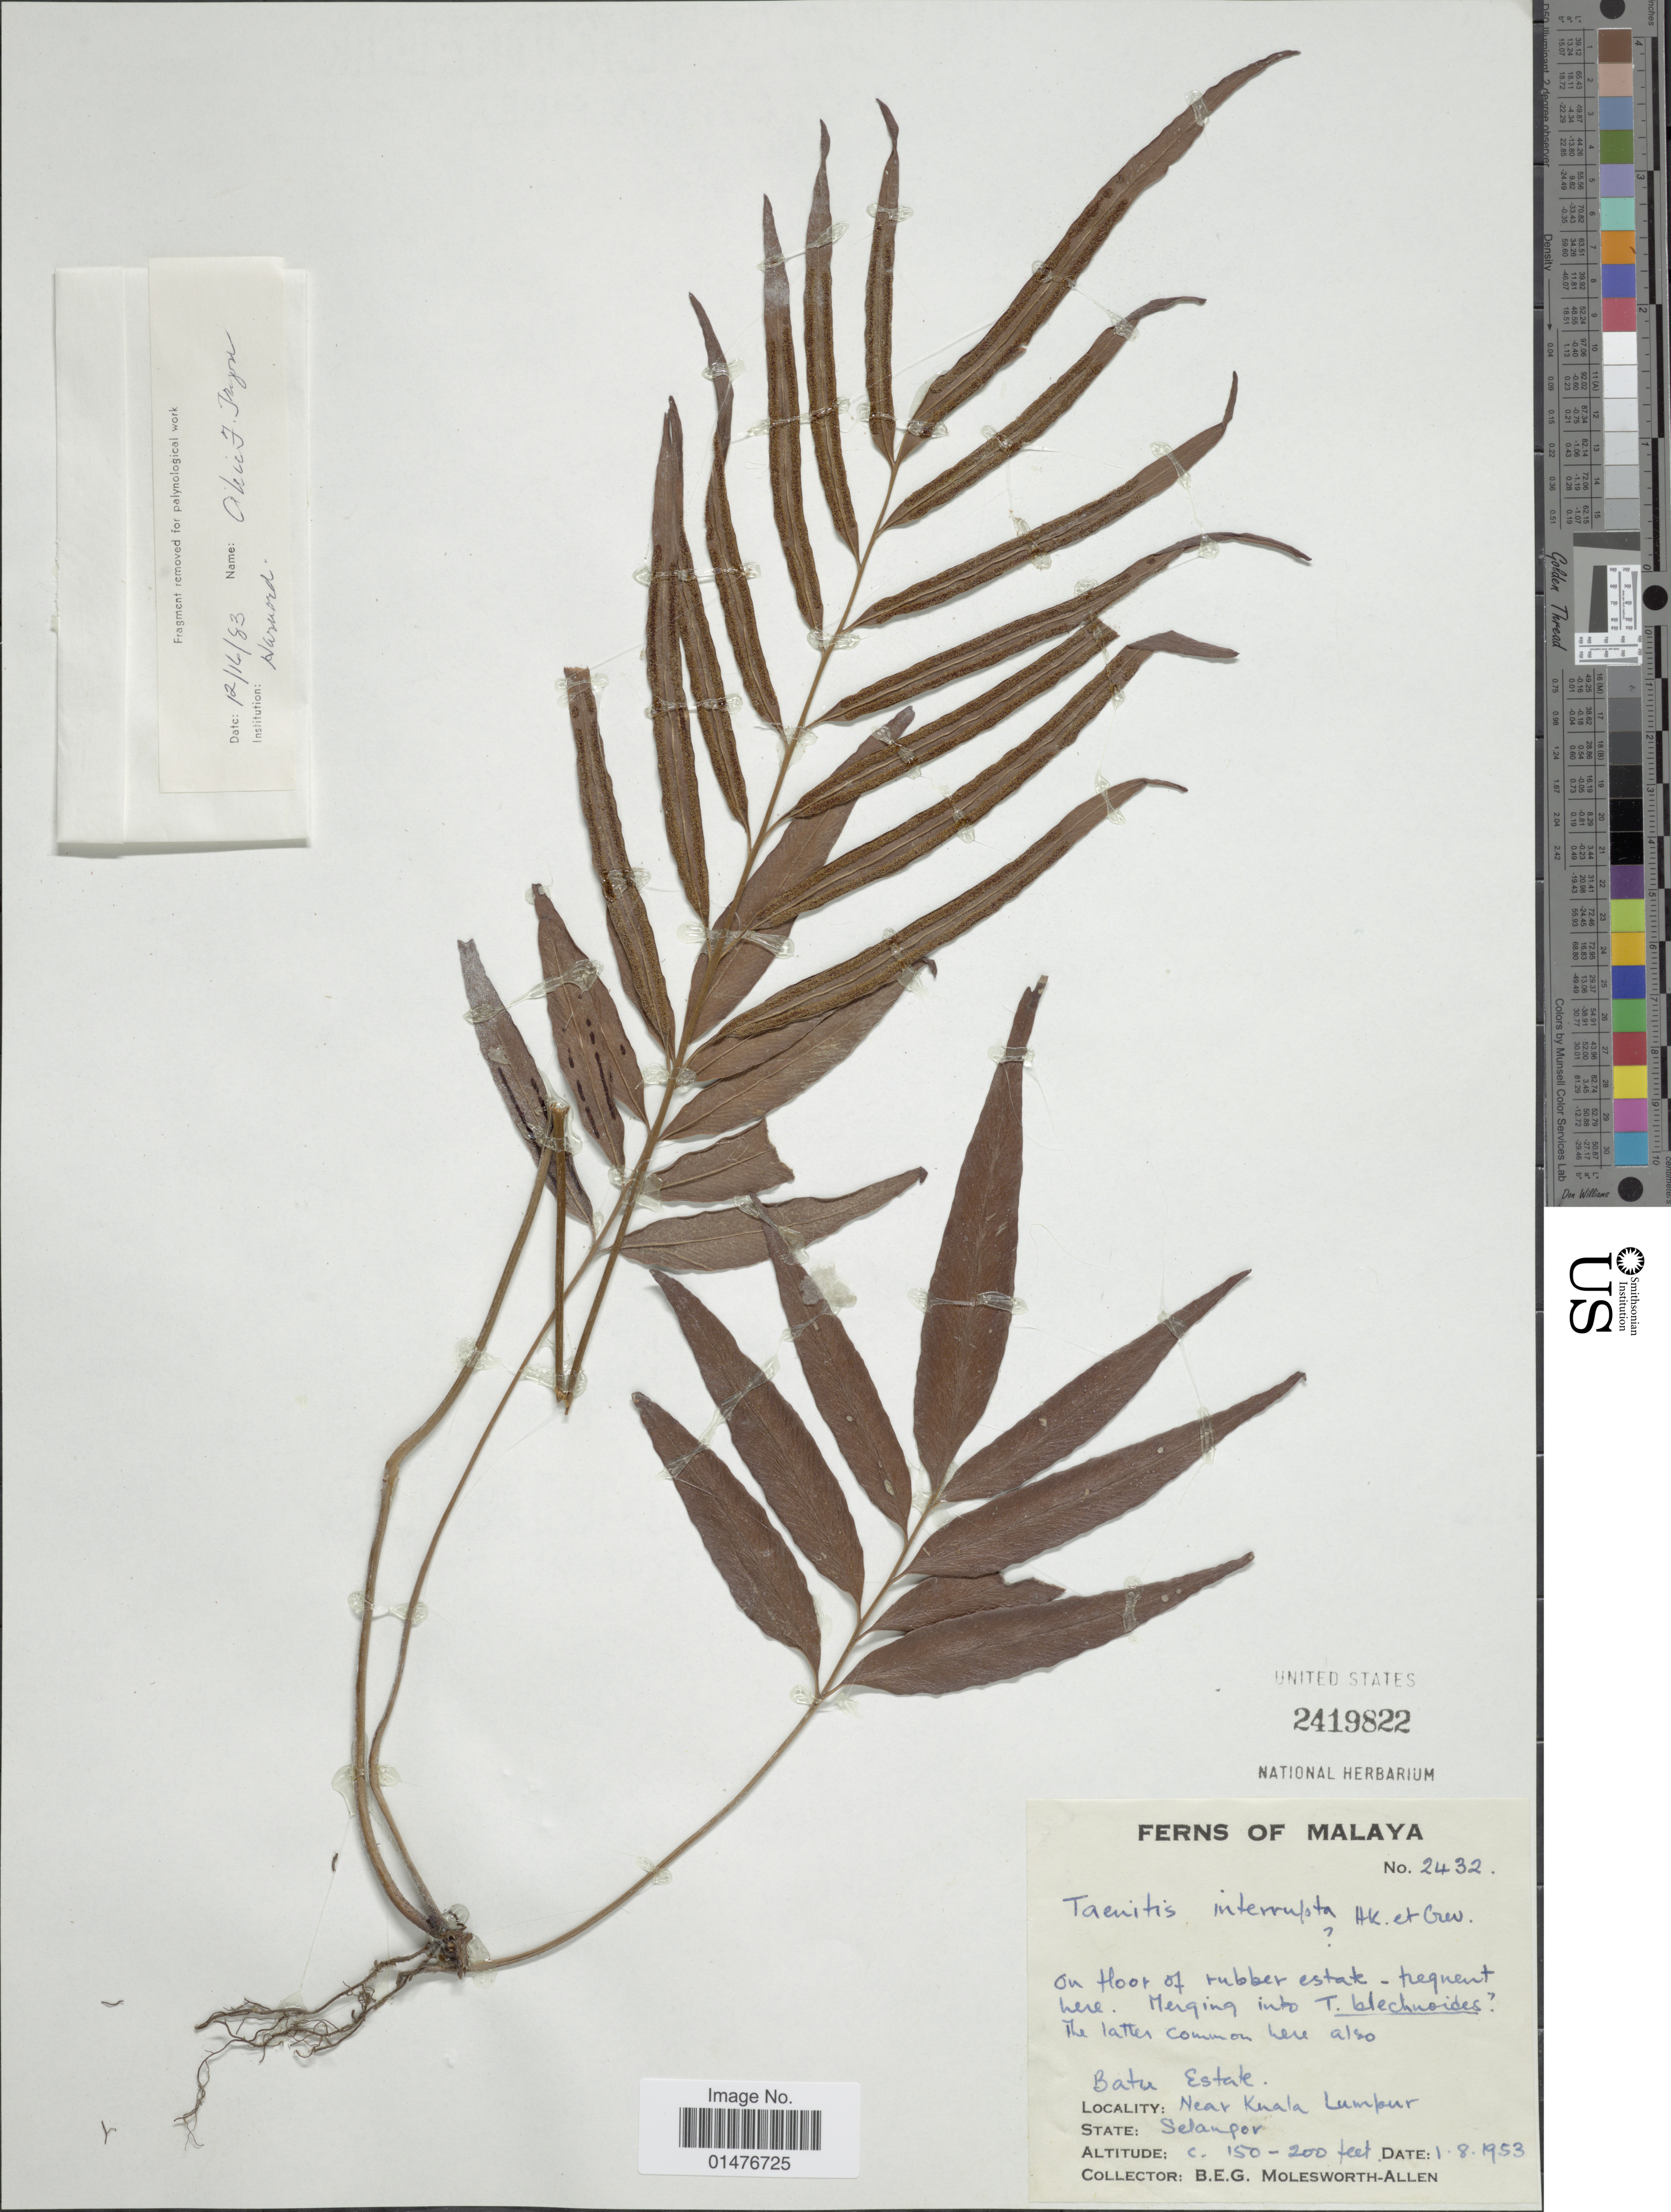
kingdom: Plantae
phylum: Tracheophyta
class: Polypodiopsida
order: Polypodiales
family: Pteridaceae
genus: Taenitis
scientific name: Taenitis interrupta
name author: Hook. & Grev.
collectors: B. E. G. Molesworth-Allen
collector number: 2432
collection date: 1953-08-01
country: Malaysia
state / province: Selangor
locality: Batu Estate, Near Kuala Lumpur, Selangor, Malaya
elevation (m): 46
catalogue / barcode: US 2419882